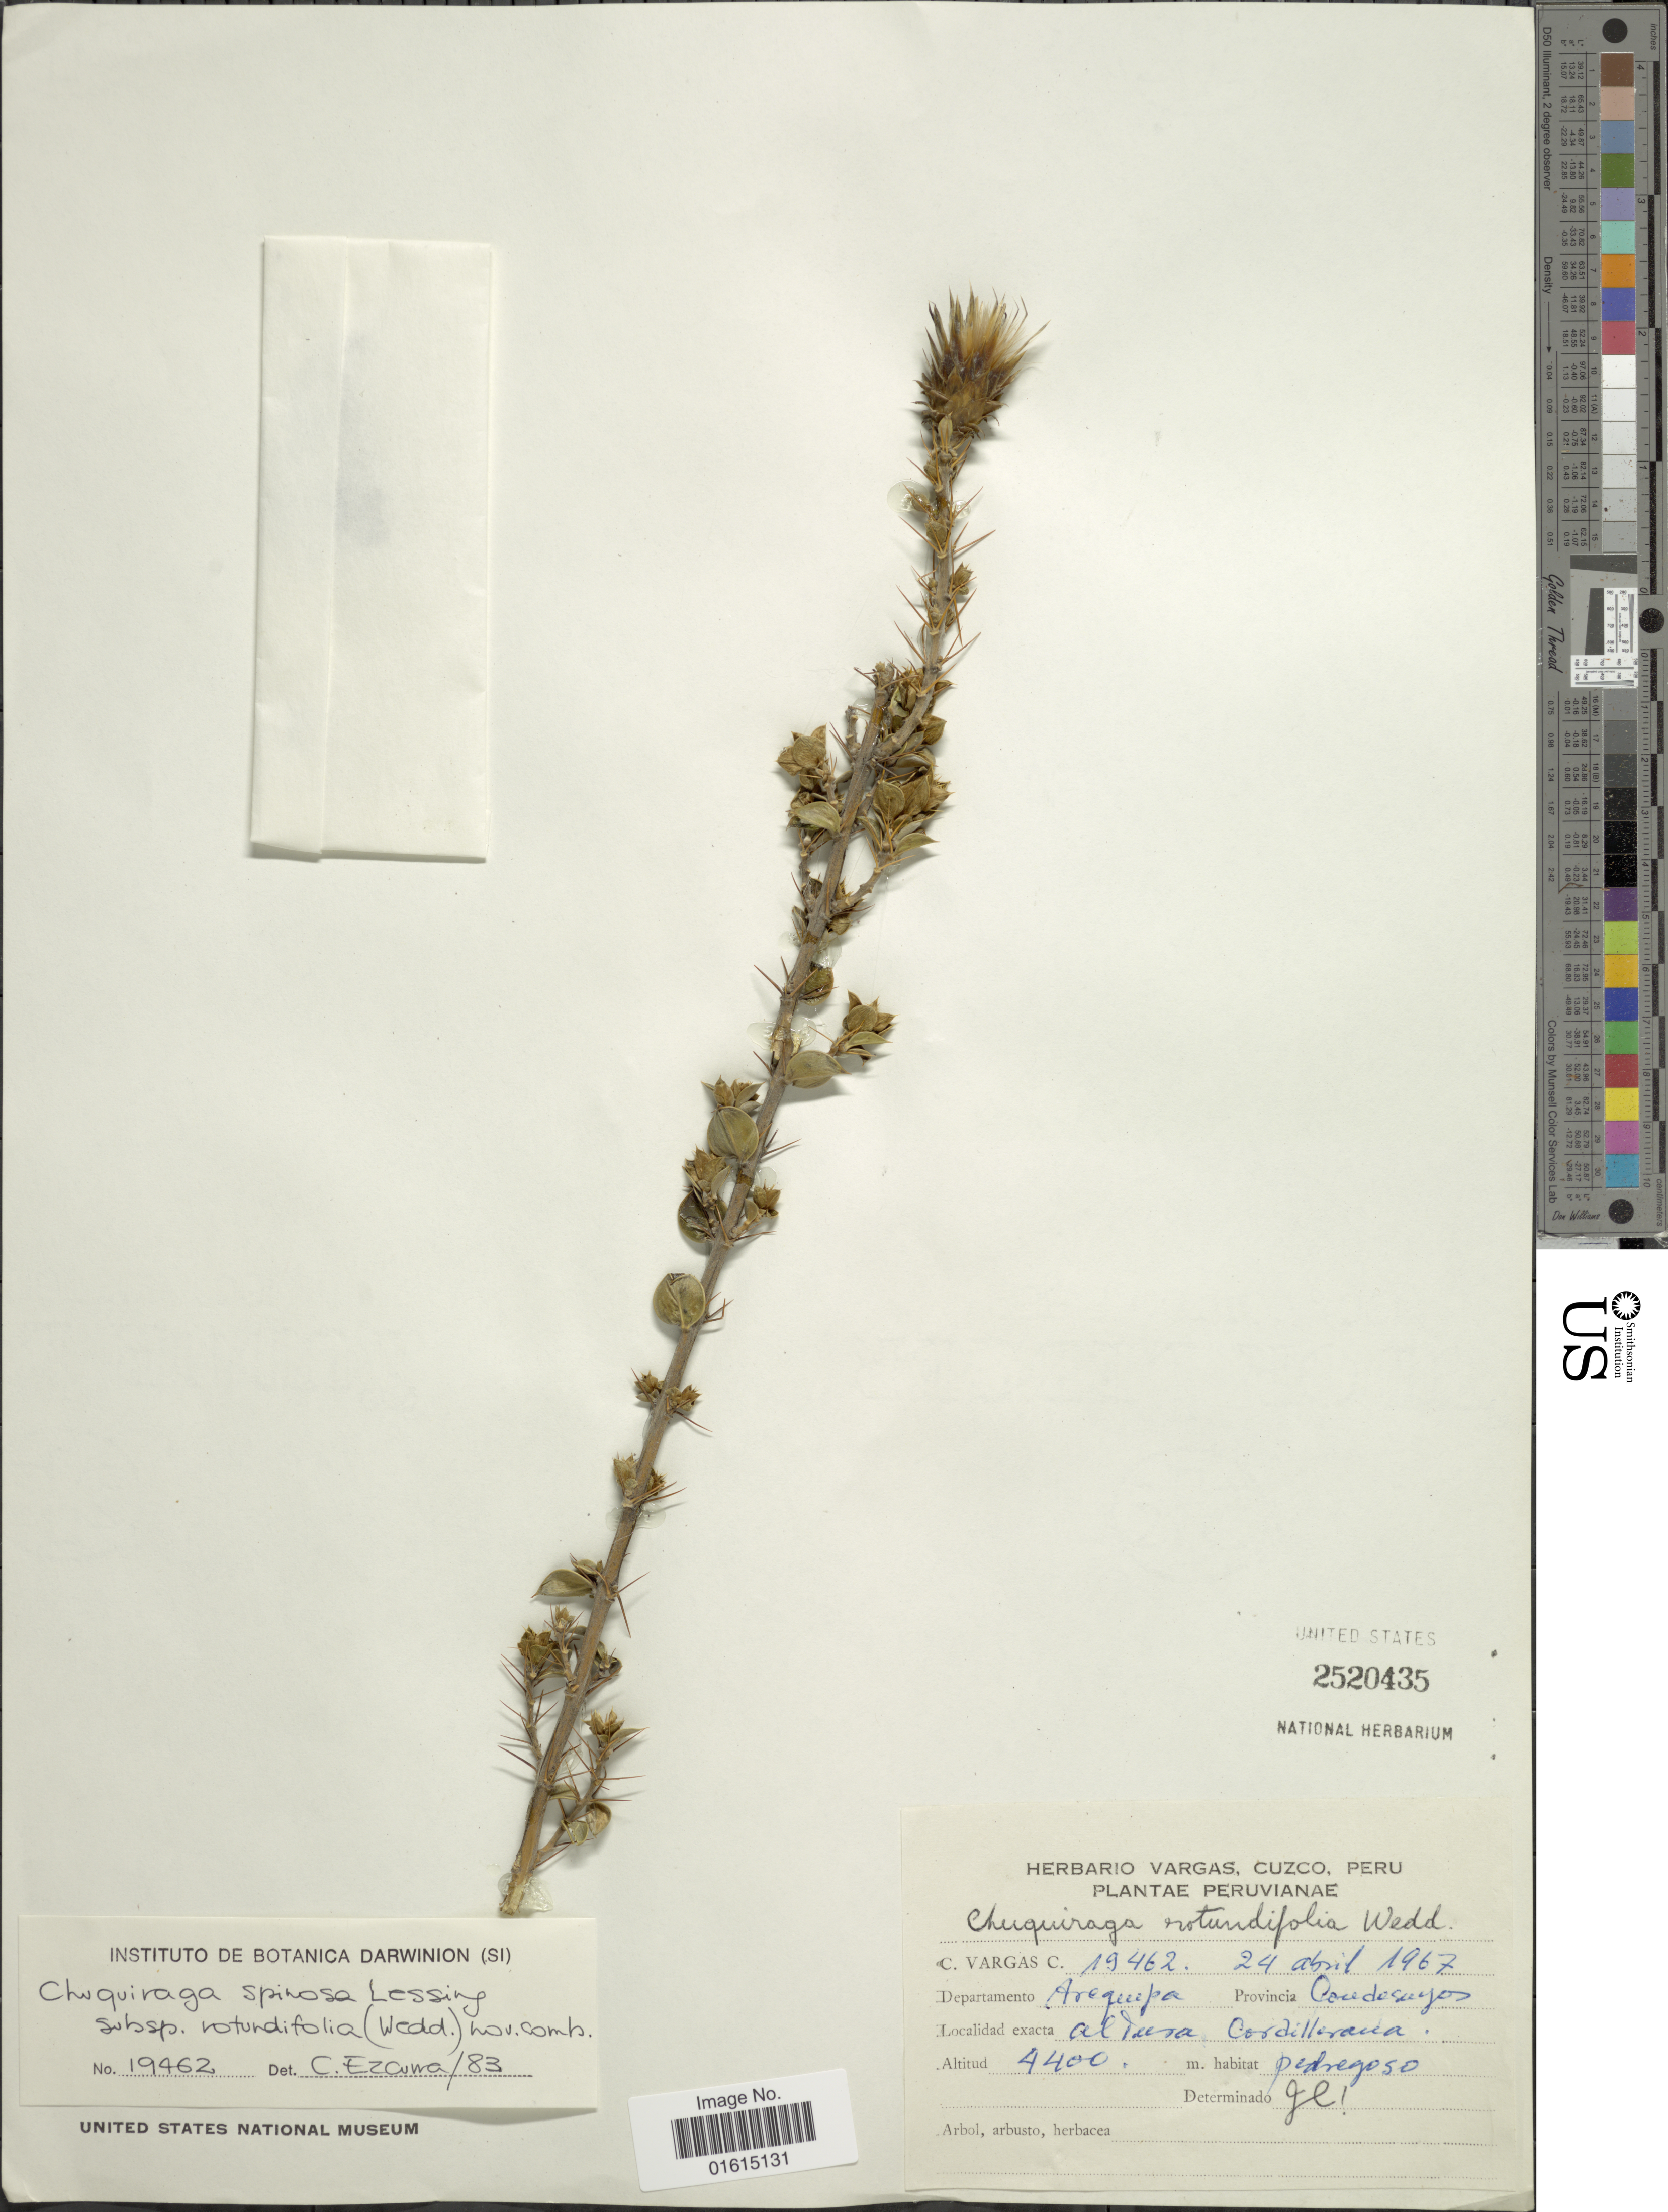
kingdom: Plantae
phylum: Tracheophyta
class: Magnoliopsida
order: Asterales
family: Asteraceae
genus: Chuquiraga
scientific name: Chuquiraga spinosa subsp. rotundifolia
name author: (Wedd.) C. Ezcurra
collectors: C. Vargas Calderón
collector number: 19462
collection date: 1967-04-24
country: Peru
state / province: Arequipa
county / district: Condesuyos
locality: Altura Cordillera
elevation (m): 4400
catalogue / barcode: US 2520435